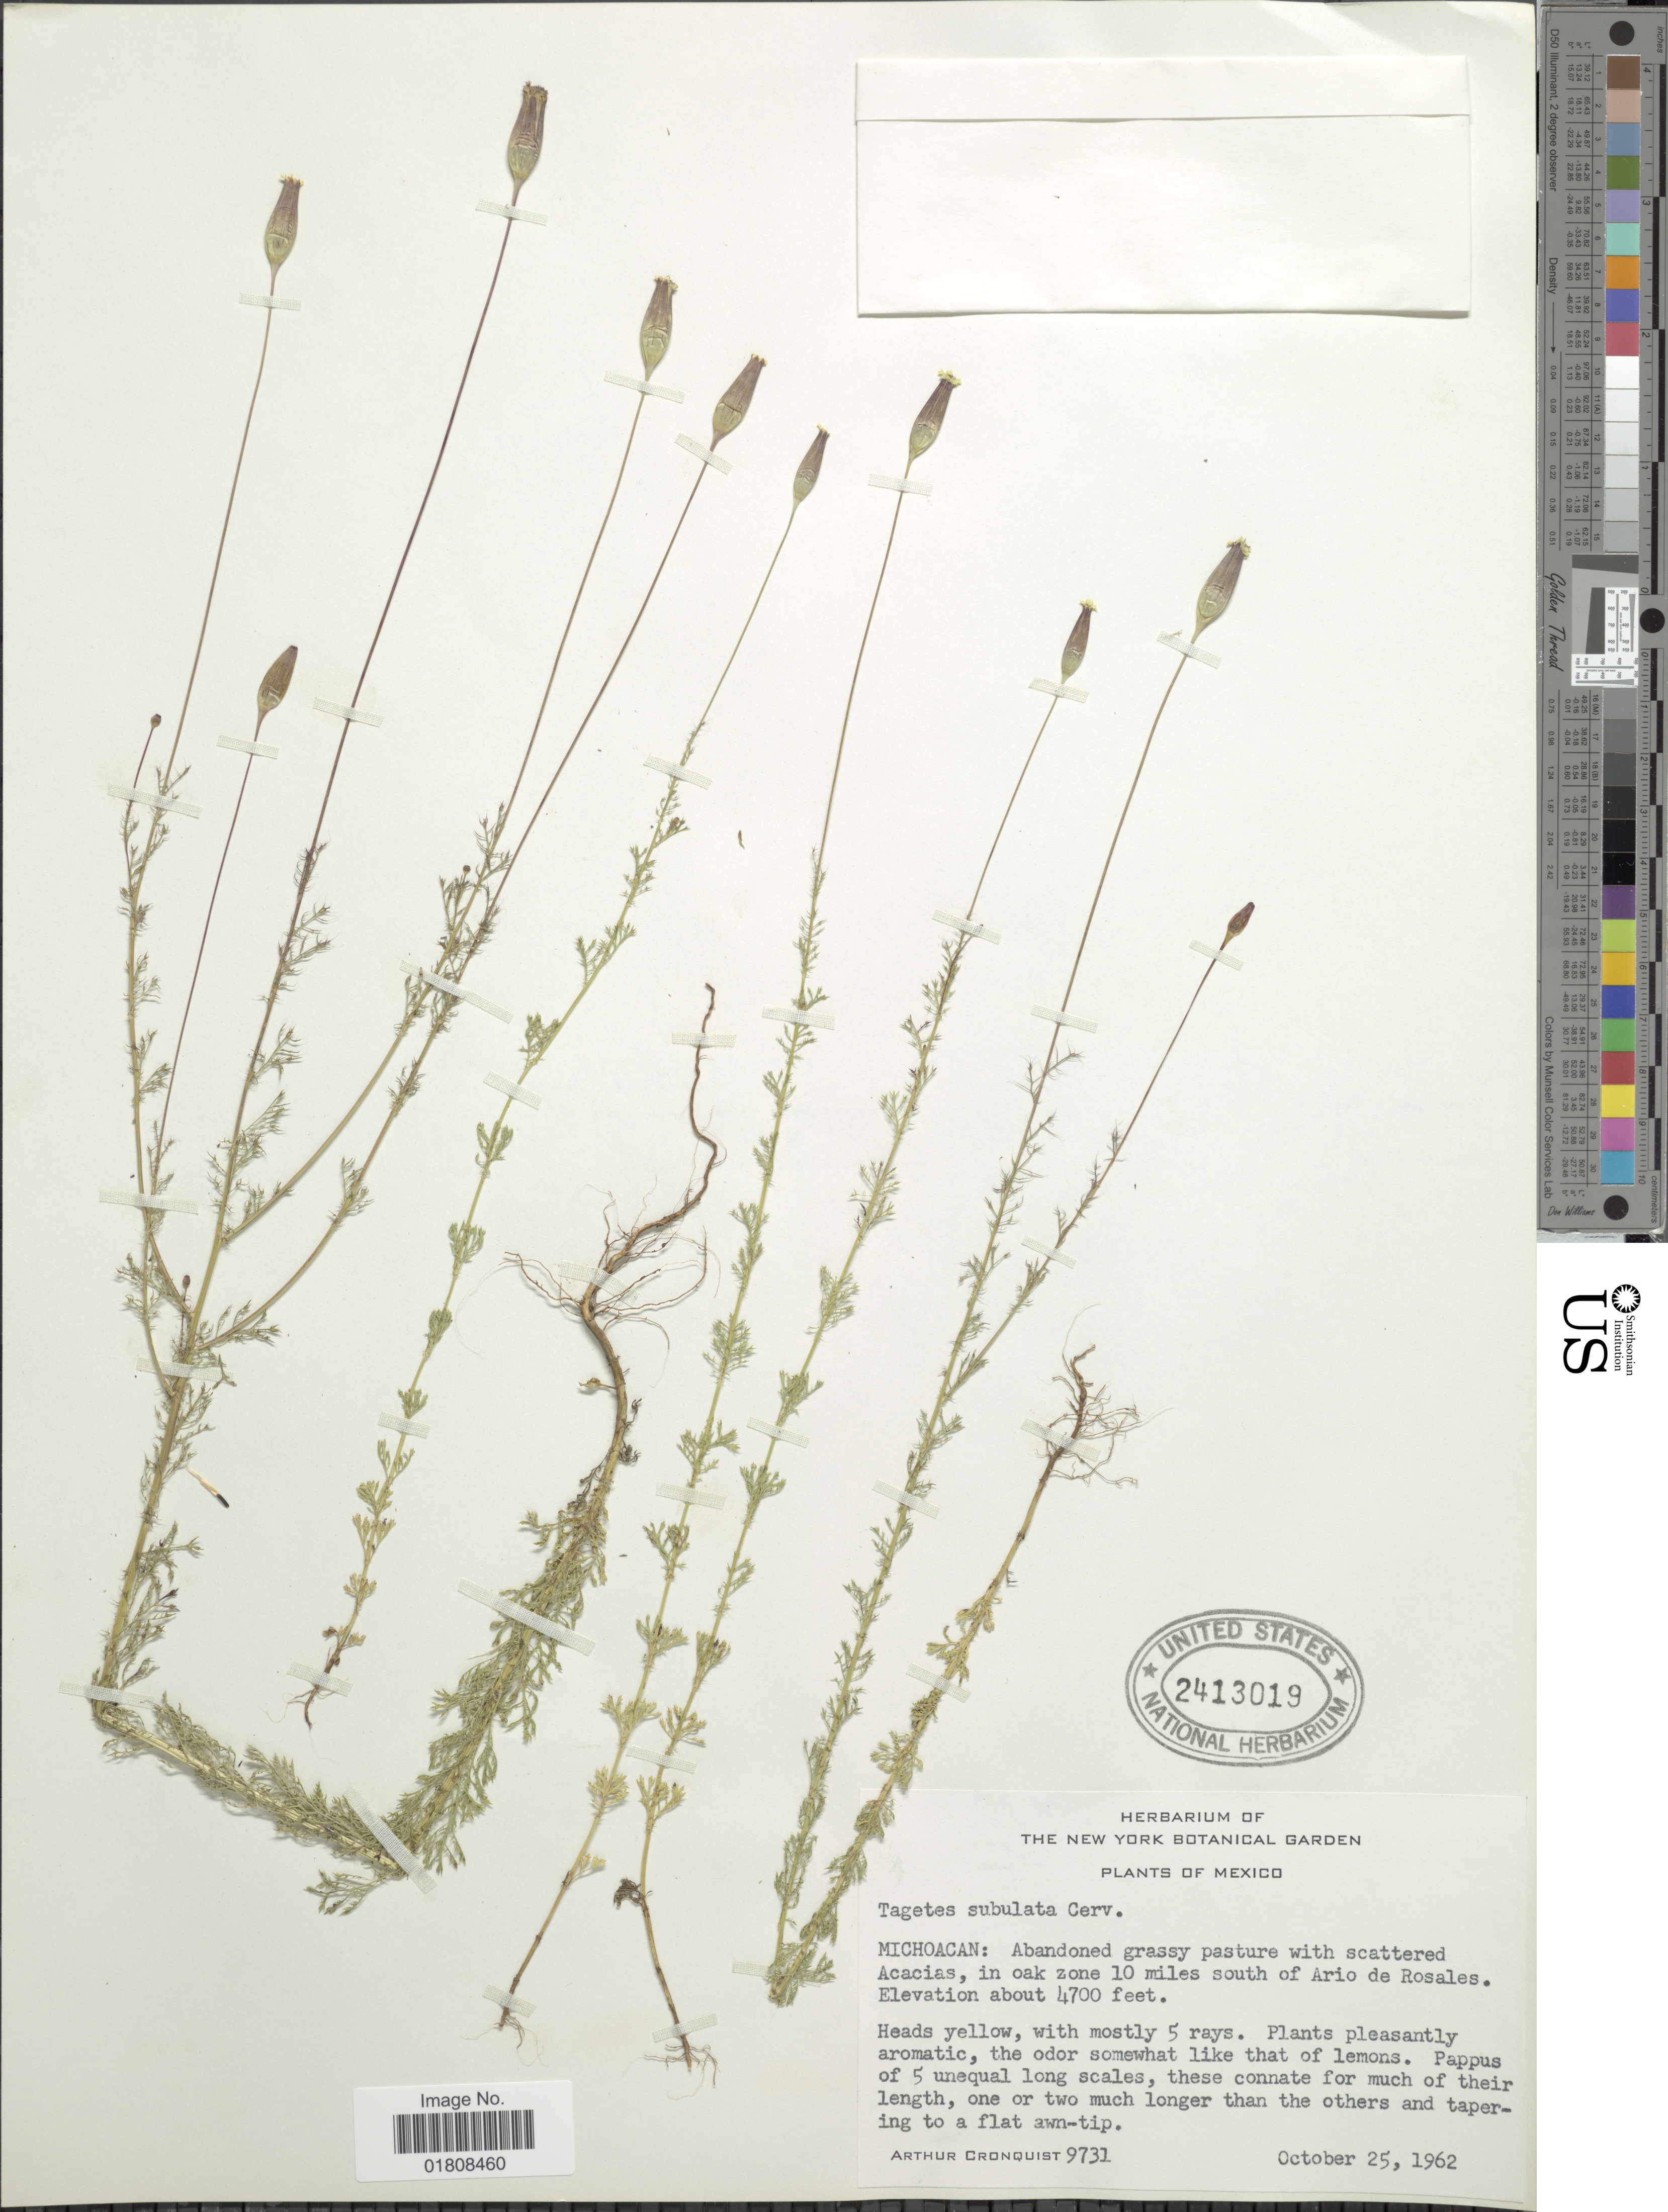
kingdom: Plantae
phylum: Tracheophyta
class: Magnoliopsida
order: Asterales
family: Asteraceae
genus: Tagetes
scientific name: Tagetes subulata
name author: Cerv.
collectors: A. J. Cronquist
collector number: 9731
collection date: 1962-10-25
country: Mexico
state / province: Michoacán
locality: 10 miles south of Ario de Rosales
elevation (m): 1433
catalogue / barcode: US 2413019